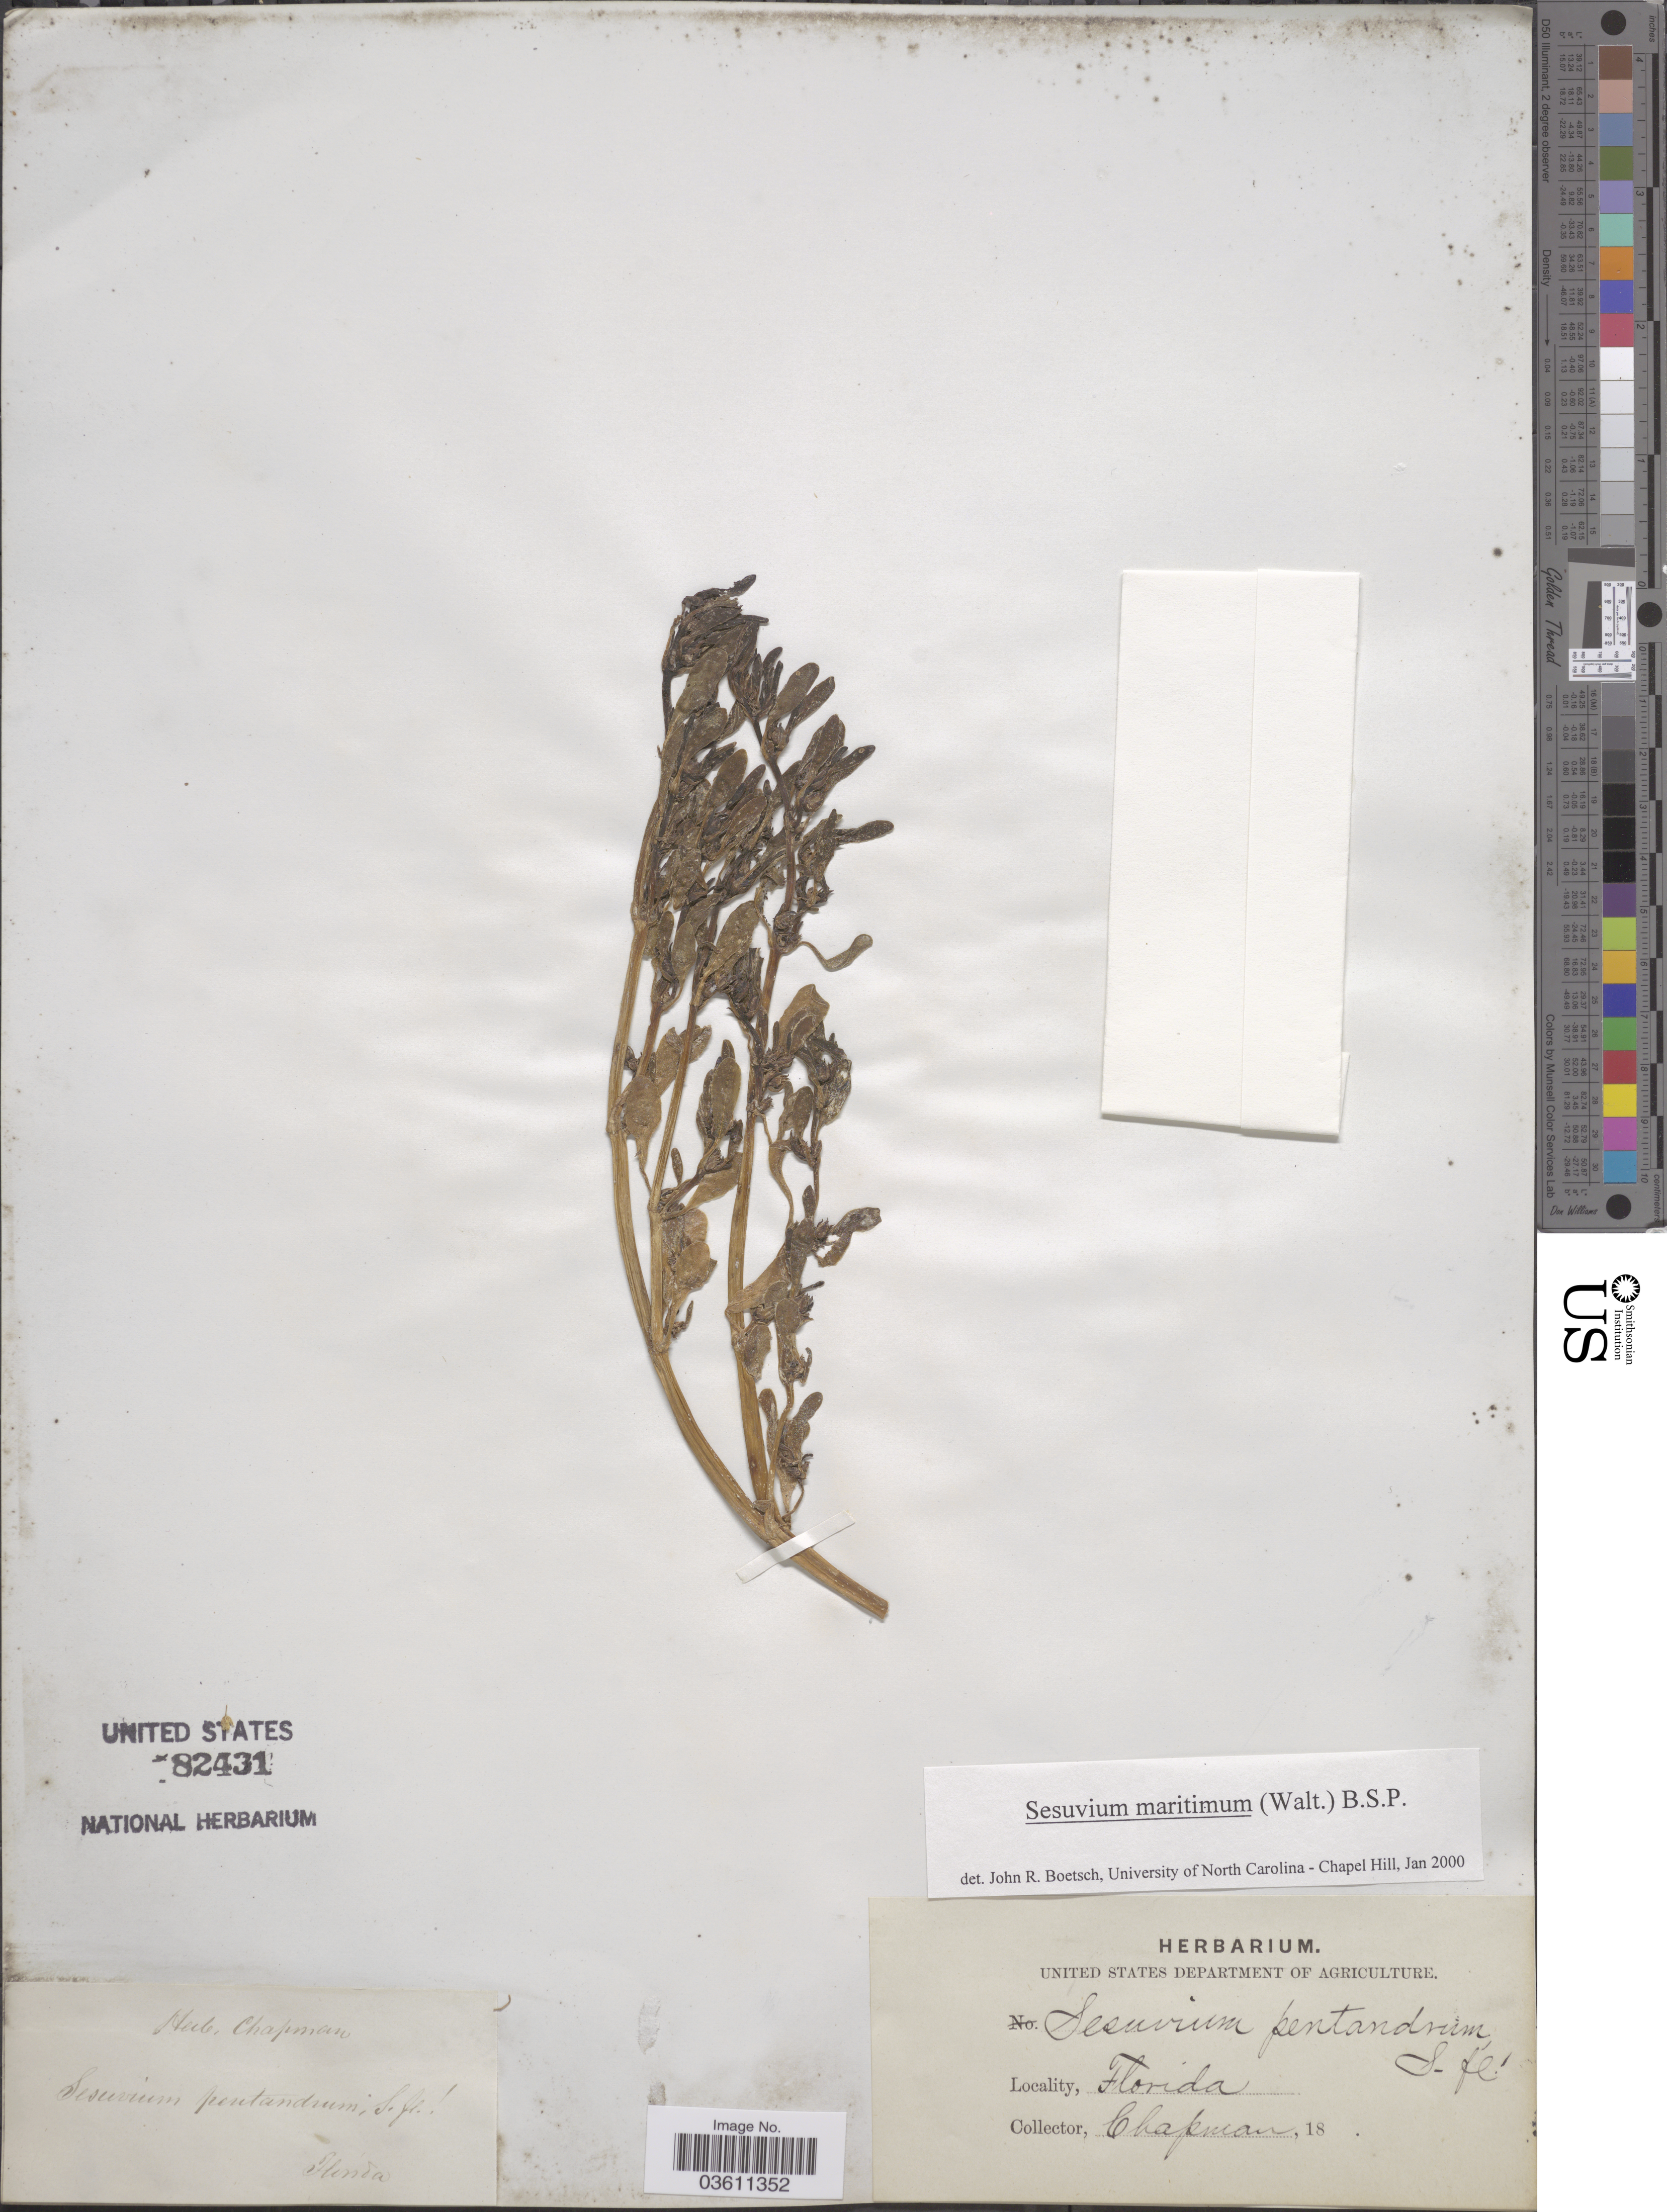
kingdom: Plantae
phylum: Tracheophyta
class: Magnoliopsida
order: Caryophyllales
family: Aizoaceae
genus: Sesuvium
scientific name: Sesuvium maritimum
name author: (Walter) Britton, Stearns & Poggenb.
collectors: A. Chapman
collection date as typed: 18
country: United States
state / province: Florida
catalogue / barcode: US 82431